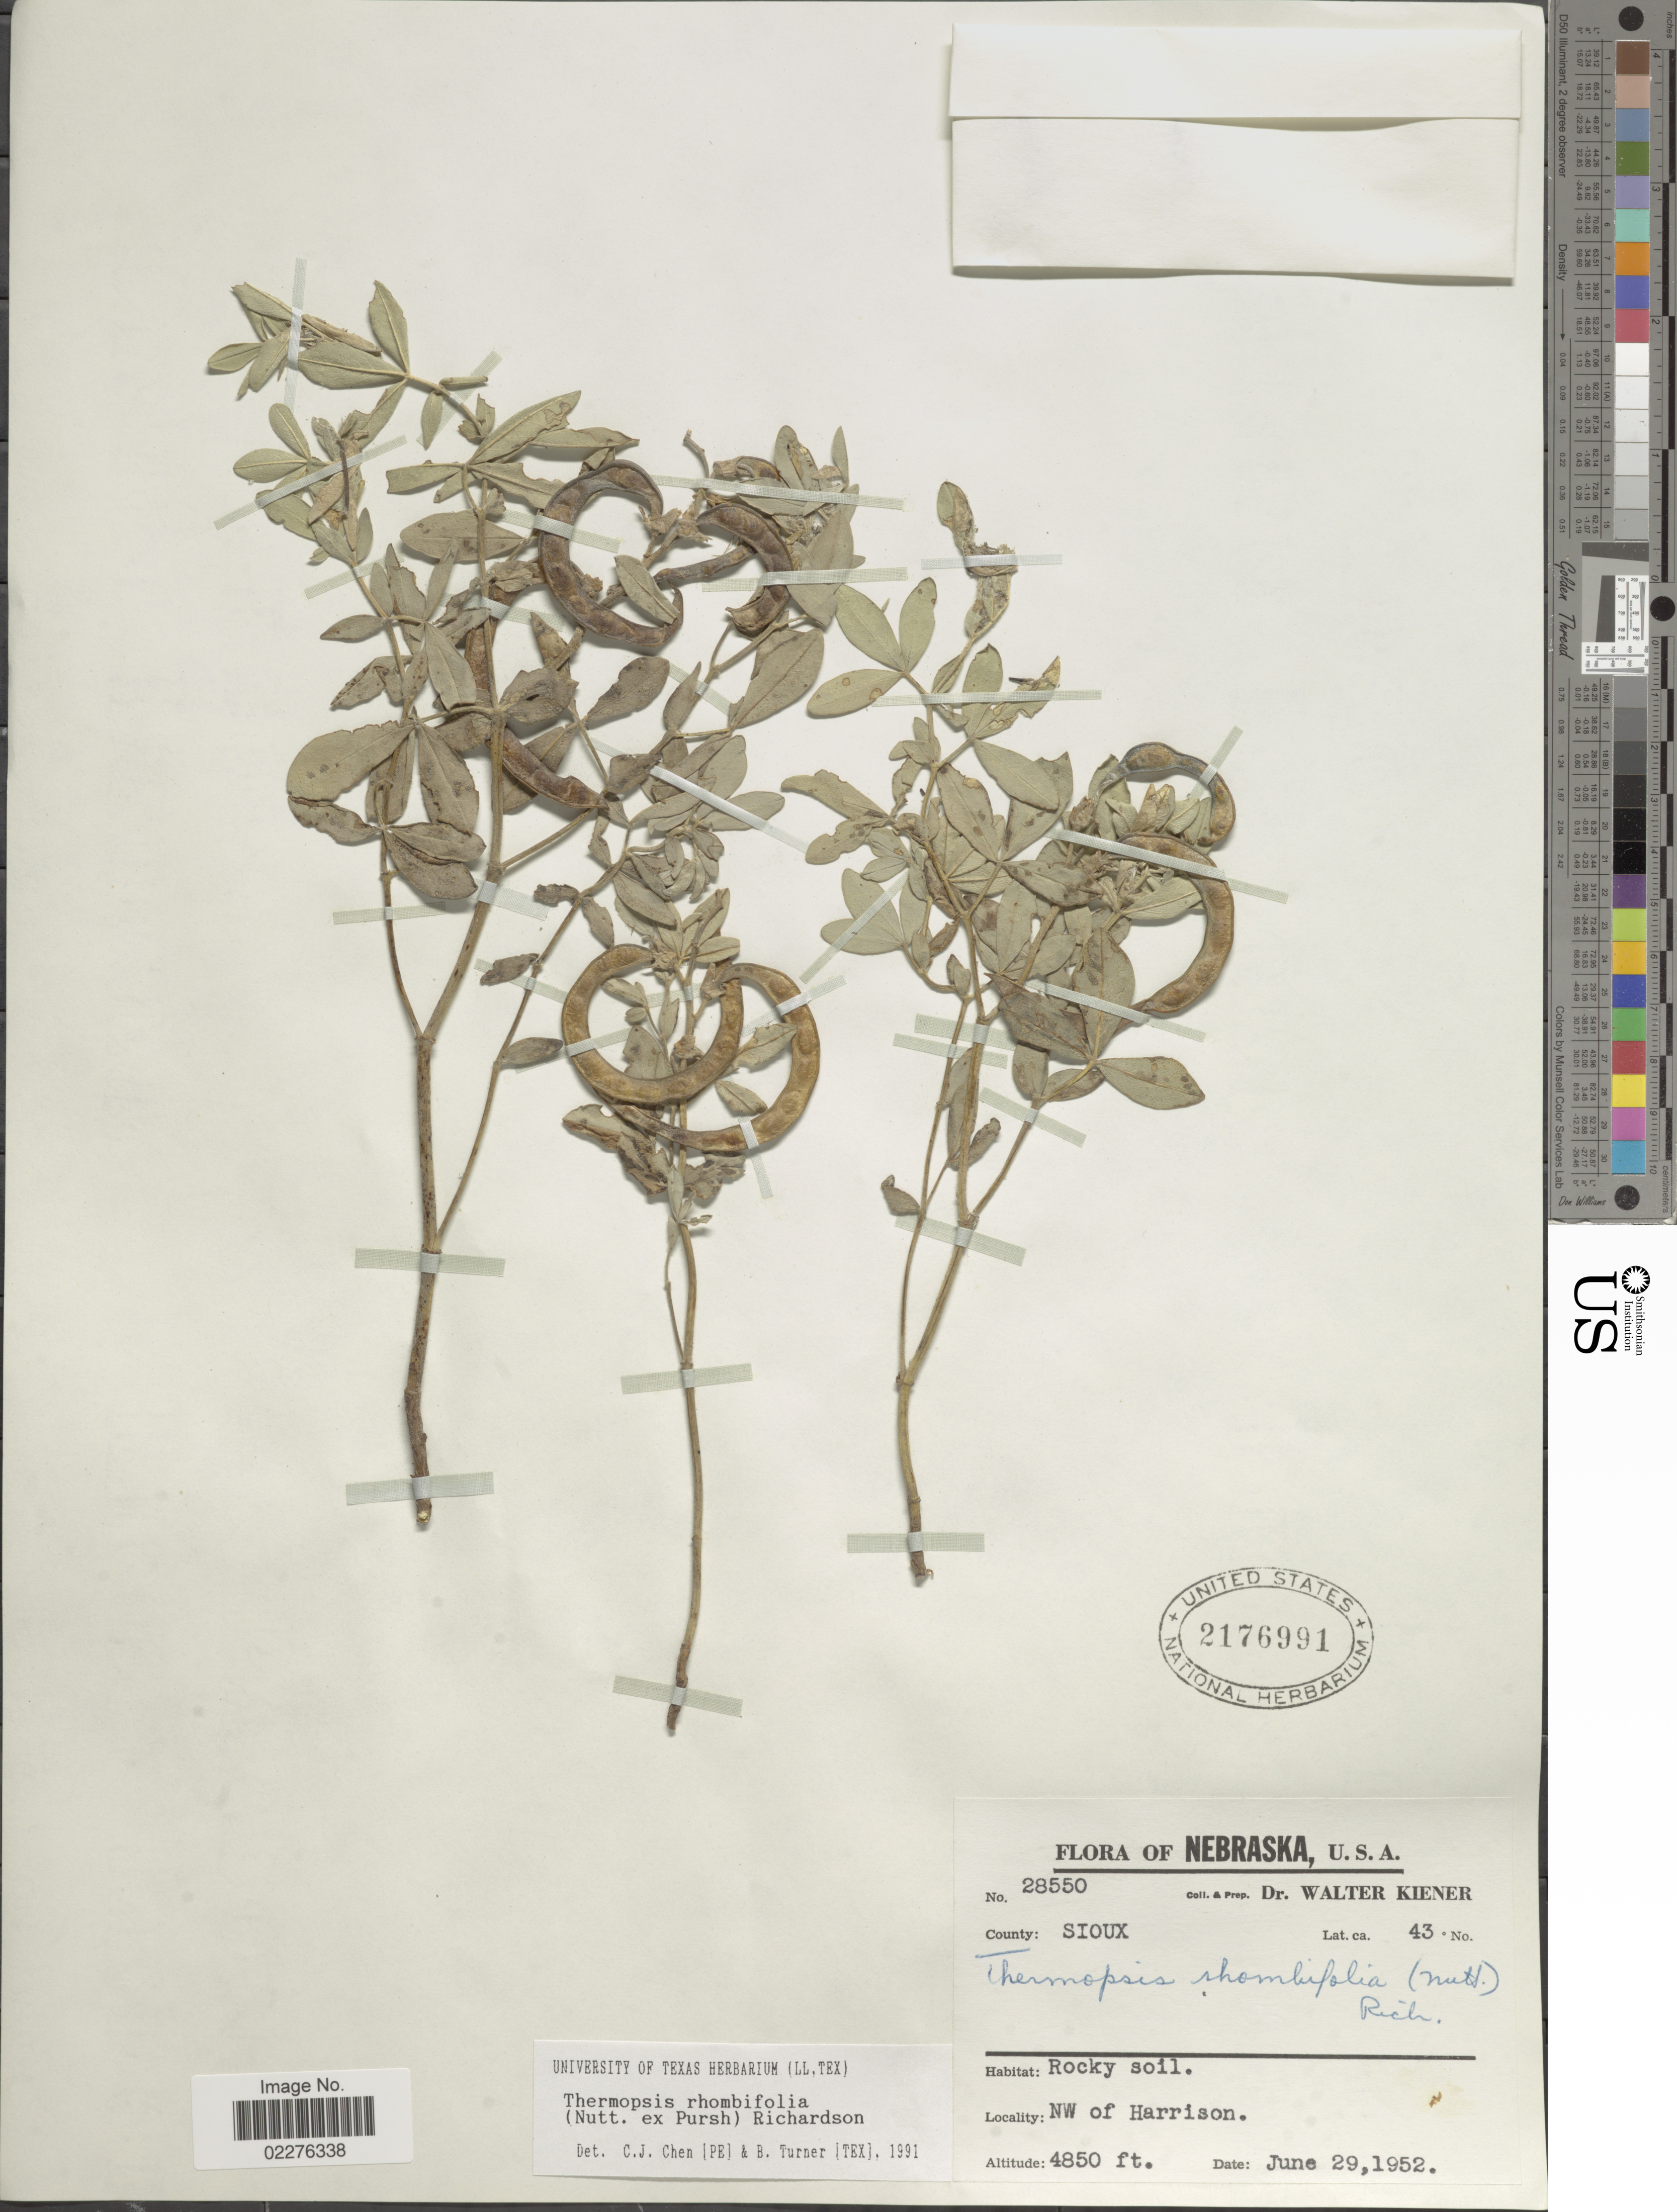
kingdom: Plantae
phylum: Tracheophyta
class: Magnoliopsida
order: Fabales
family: Fabaceae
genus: Thermopsis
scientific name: Thermopsis rhombifolia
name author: Richardson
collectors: W. Kiener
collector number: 28550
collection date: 1952-06-29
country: United States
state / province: Nebraska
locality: Sioux, Rocky soil, NW of Harrison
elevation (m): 1478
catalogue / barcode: US 2176991